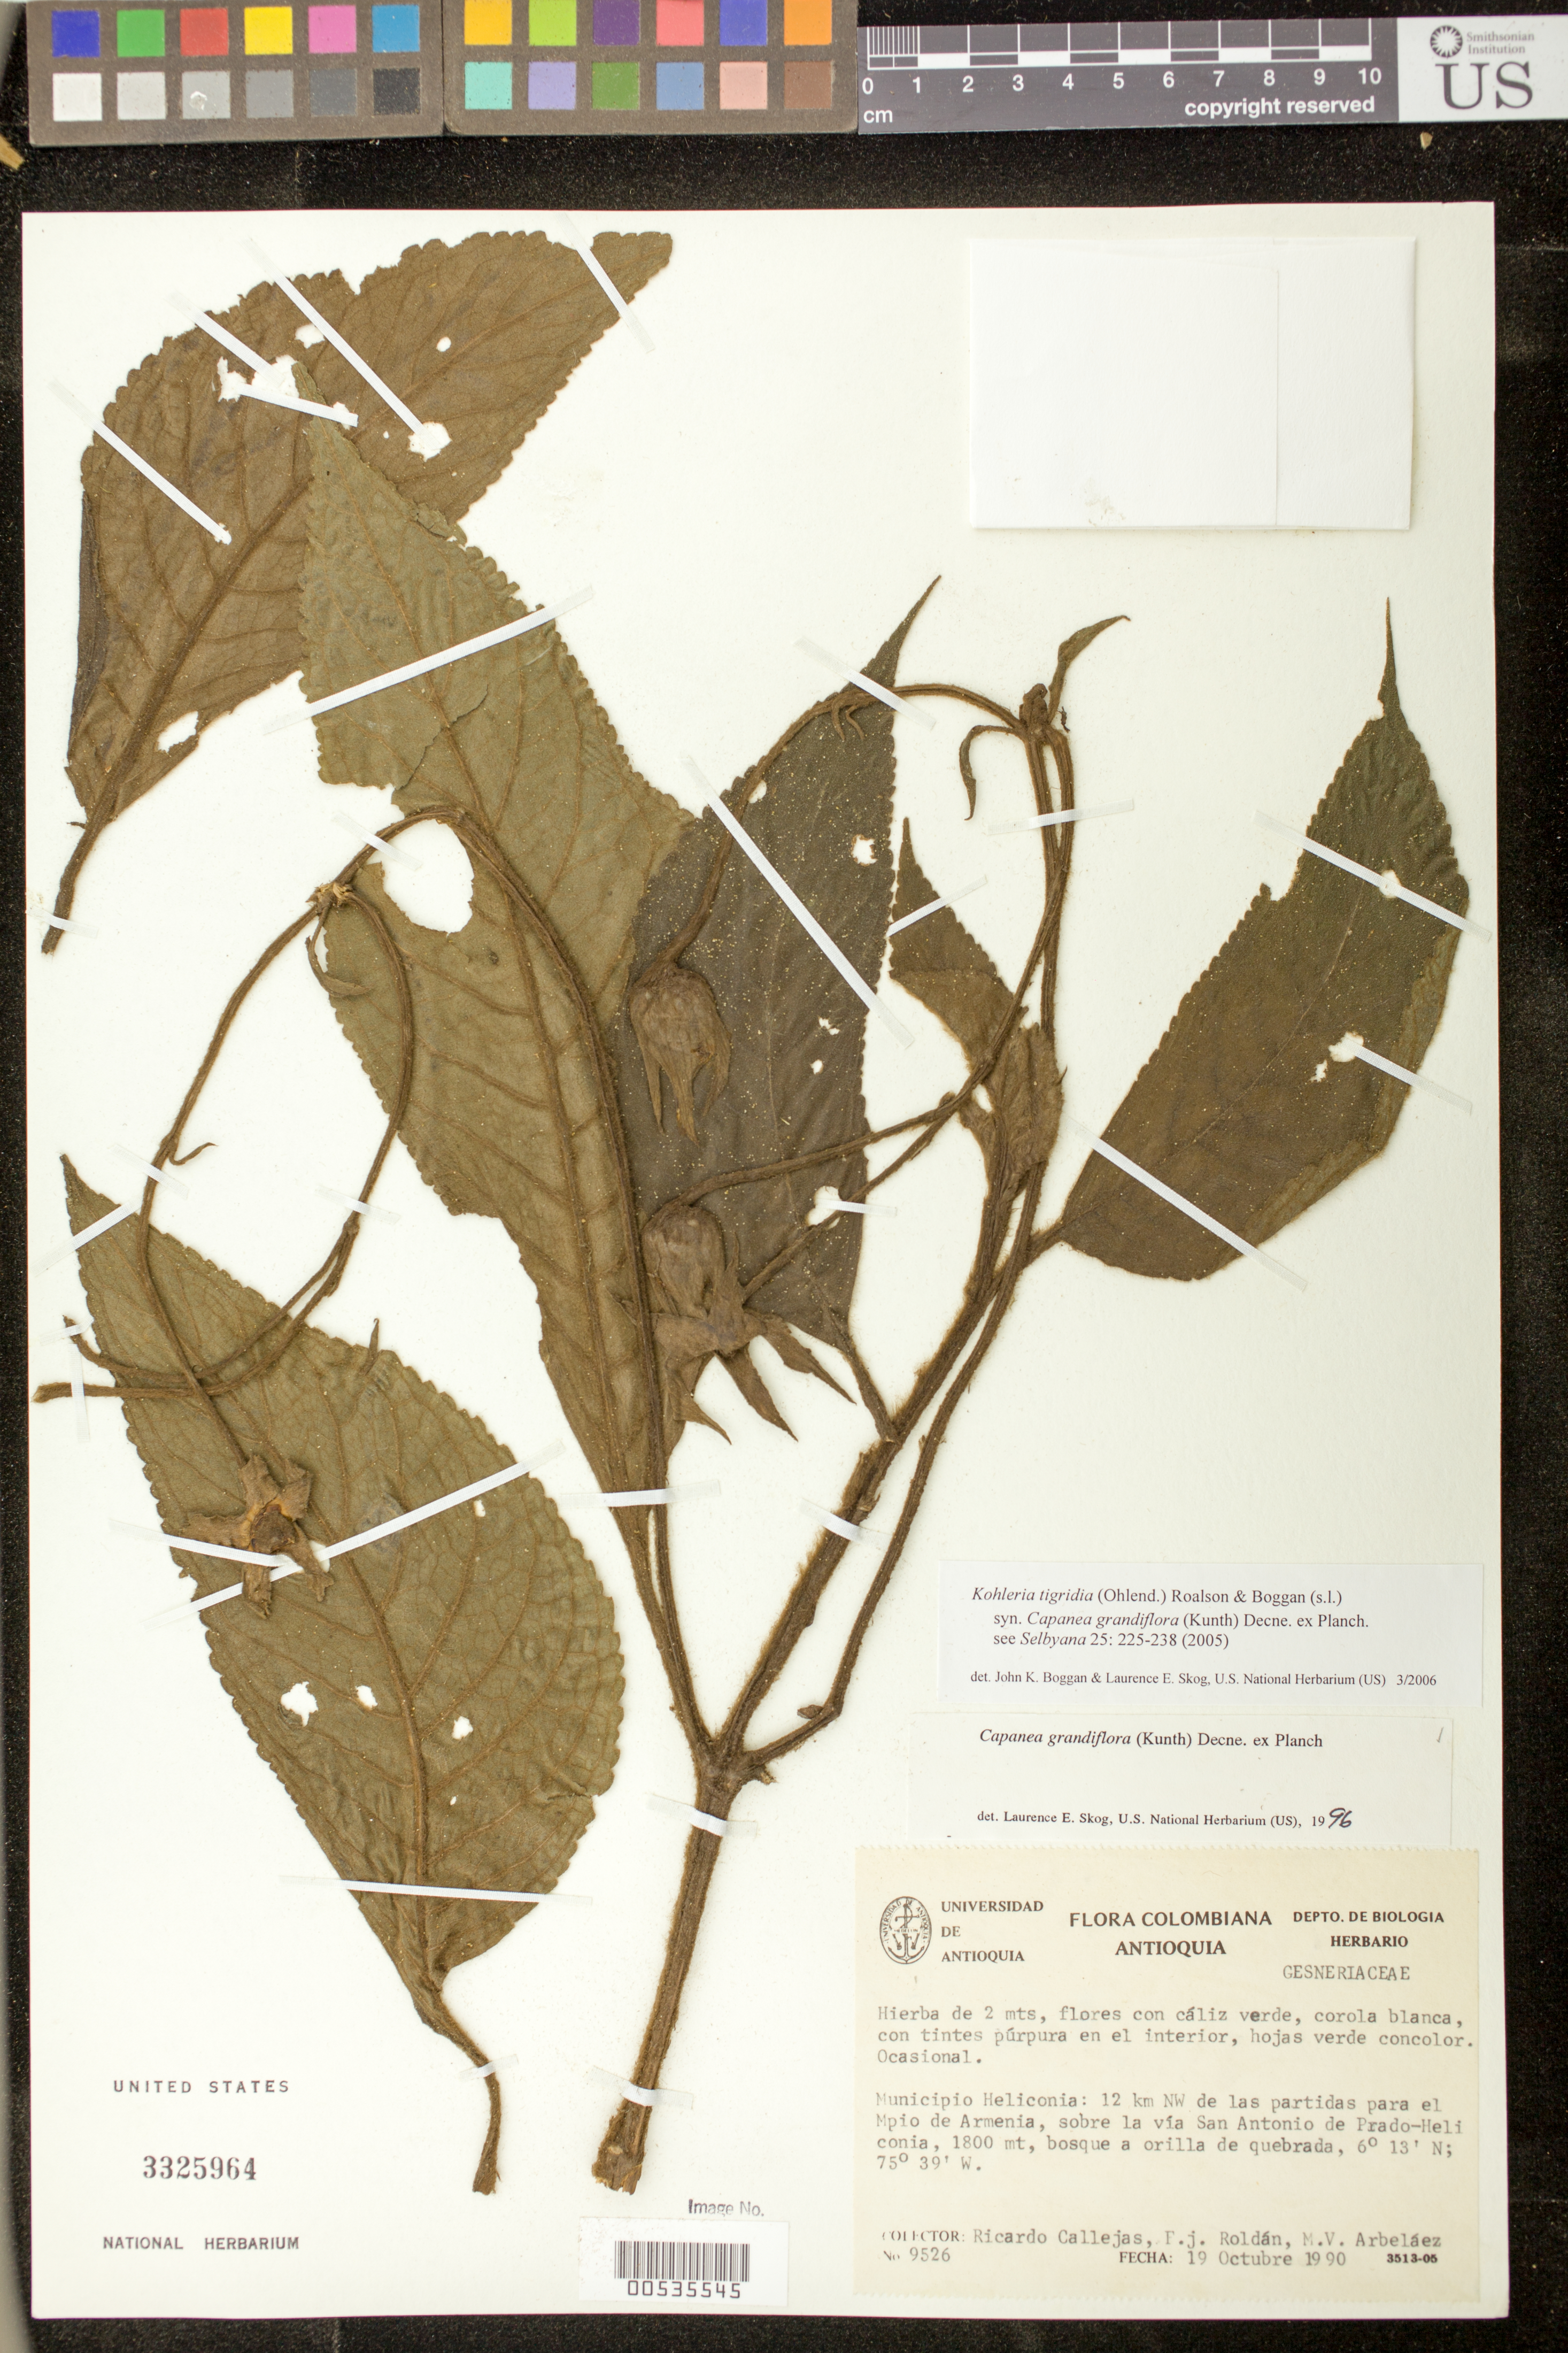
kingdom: Plantae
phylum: Tracheophyta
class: Magnoliopsida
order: Lamiales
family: Gesneriaceae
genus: Kohleria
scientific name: Kohleria tigridia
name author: (Ohlend.) Roalson & Boggan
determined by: Boggan, J. K.; Skog, L. E.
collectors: R. Callejas, F. J. Roldán & M. Arbelaez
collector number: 9526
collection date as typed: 19 Oct 1990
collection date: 1990-10-19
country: Colombia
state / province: Antioquia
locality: Mpio. Heliconia: 12 km NW de las partidas para el Mpio. de Armenia, sobre la vía San Antonio de Prado-Heliconia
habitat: Bosque a orilla de quebrada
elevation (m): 1800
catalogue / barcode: US 3325964